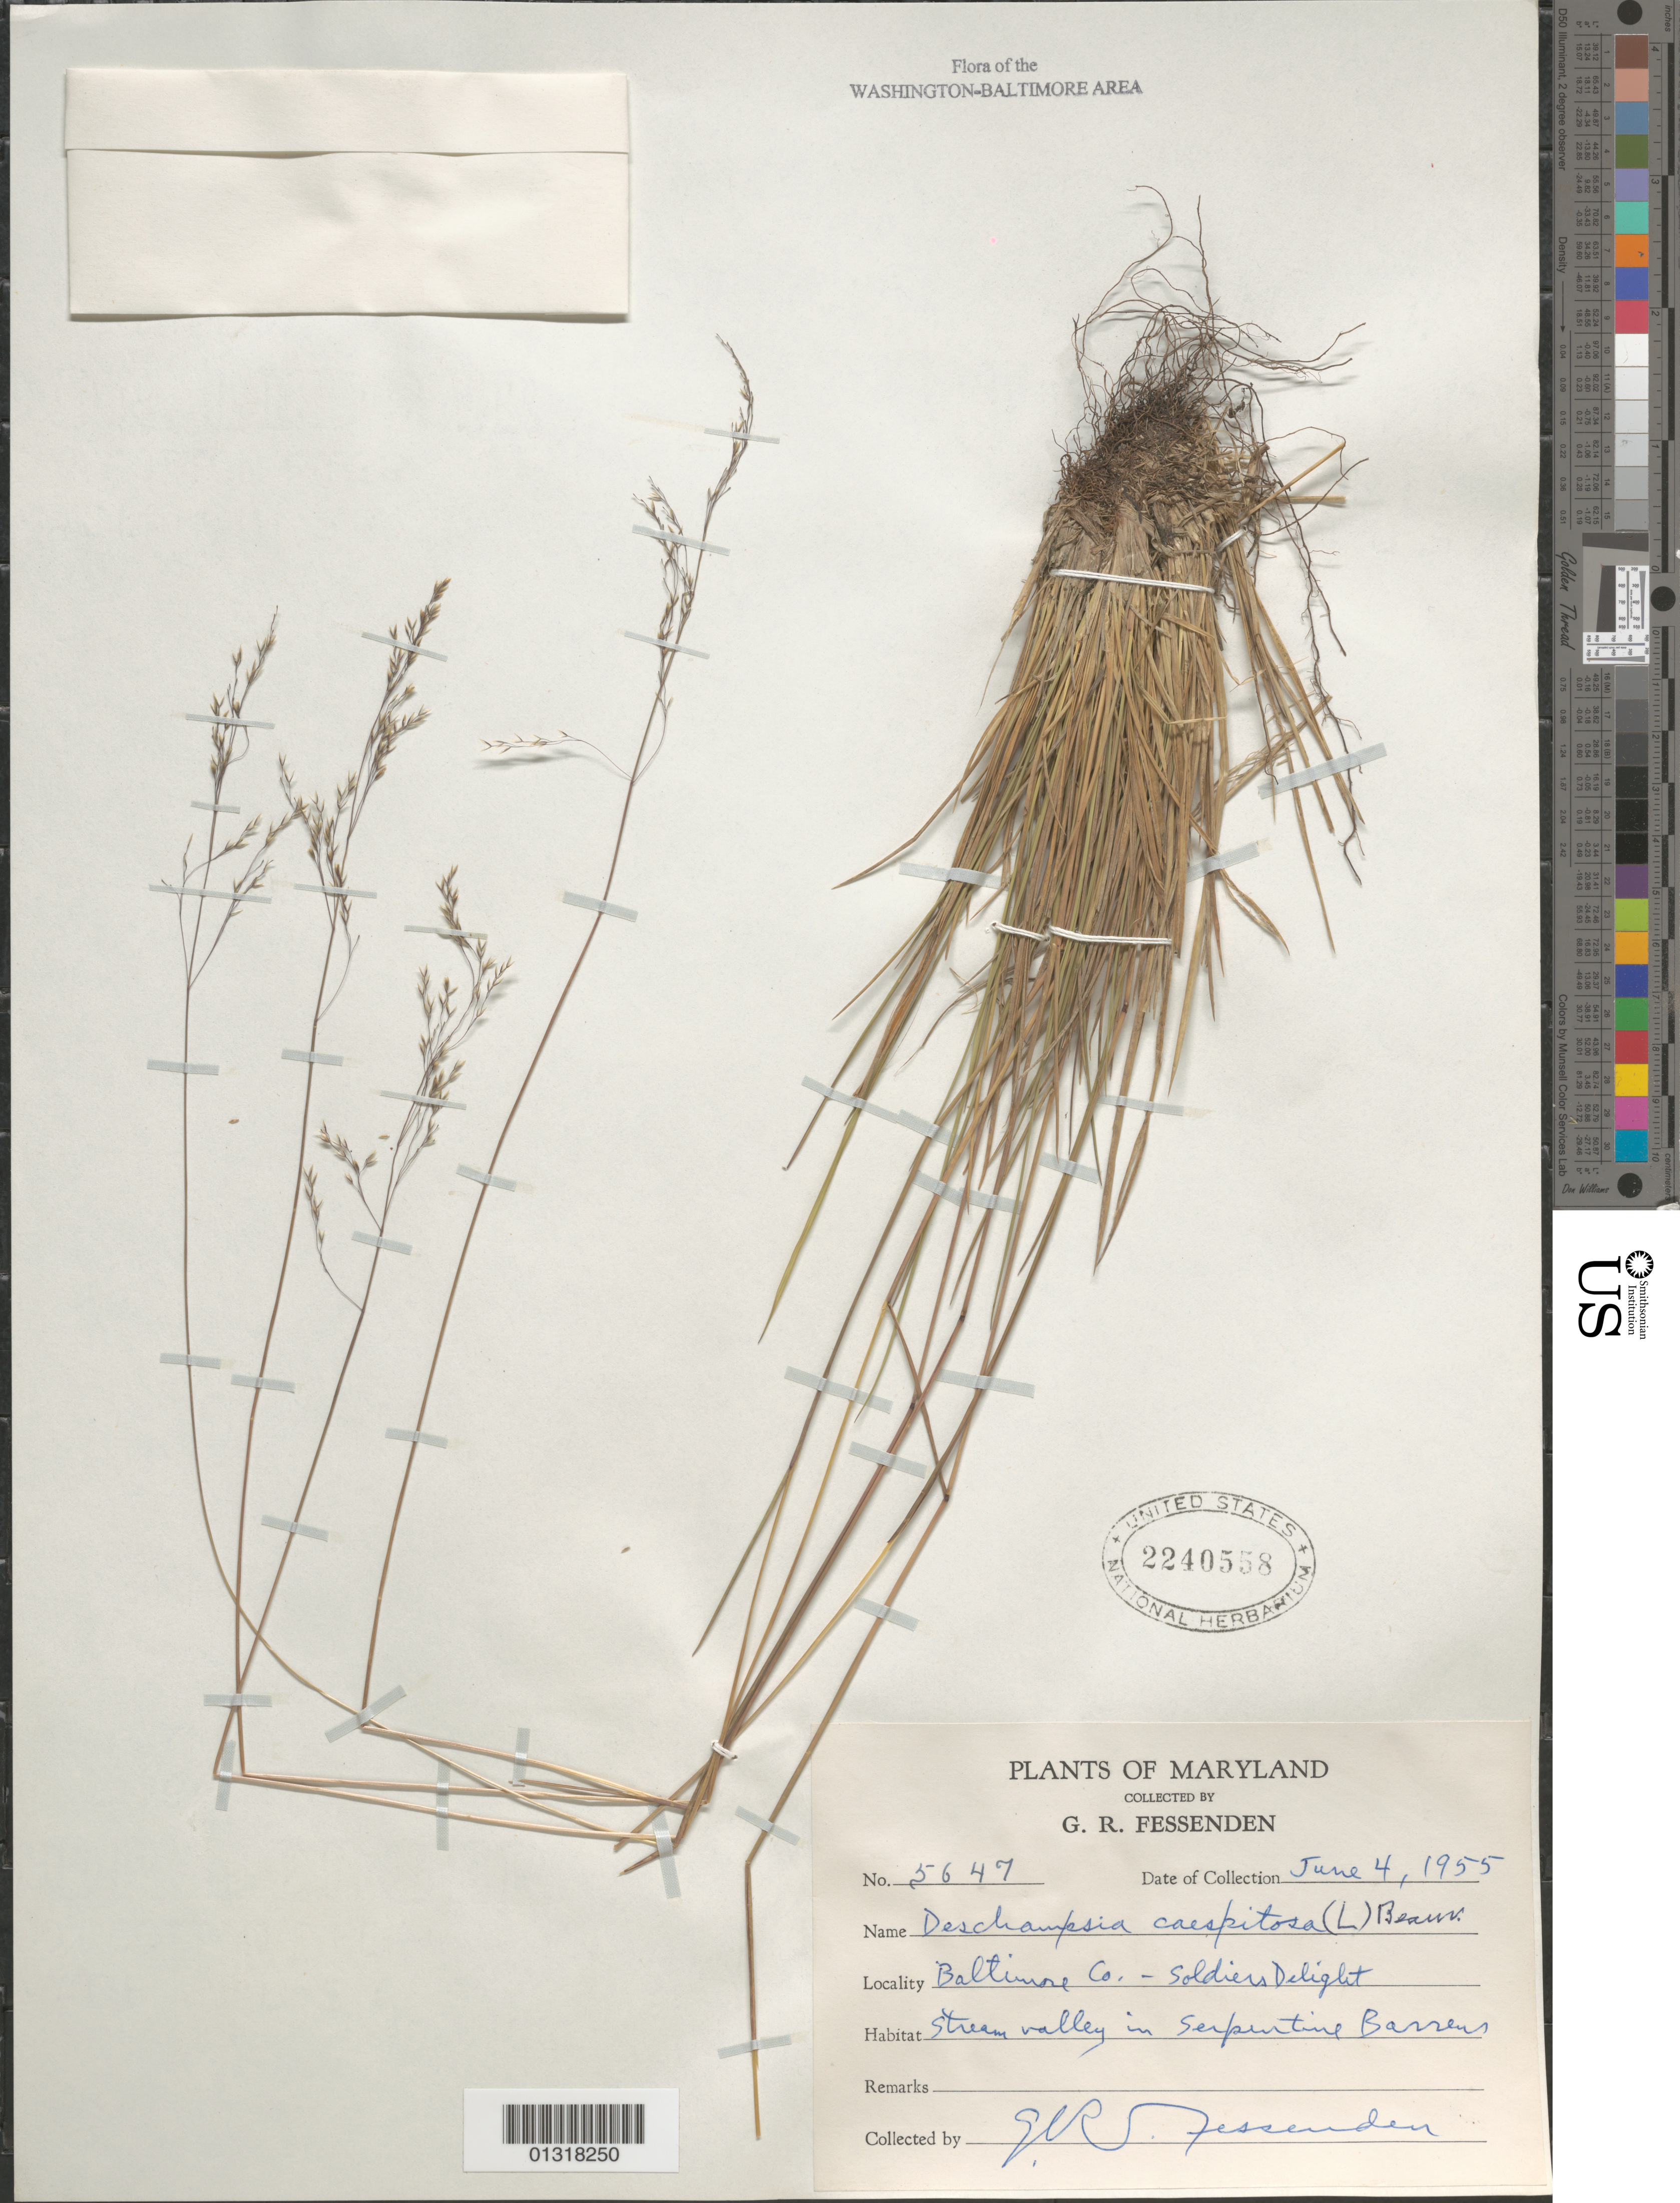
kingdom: Plantae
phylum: Tracheophyta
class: Liliopsida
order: Poales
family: Poaceae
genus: Deschampsia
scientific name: Deschampsia cespitosa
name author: (L.) P. Beauv.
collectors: G. Fessenden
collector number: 5647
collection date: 1955-06-04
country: United States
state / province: Maryland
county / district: Baltimore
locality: Soldiers Delight.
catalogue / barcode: US 2240558